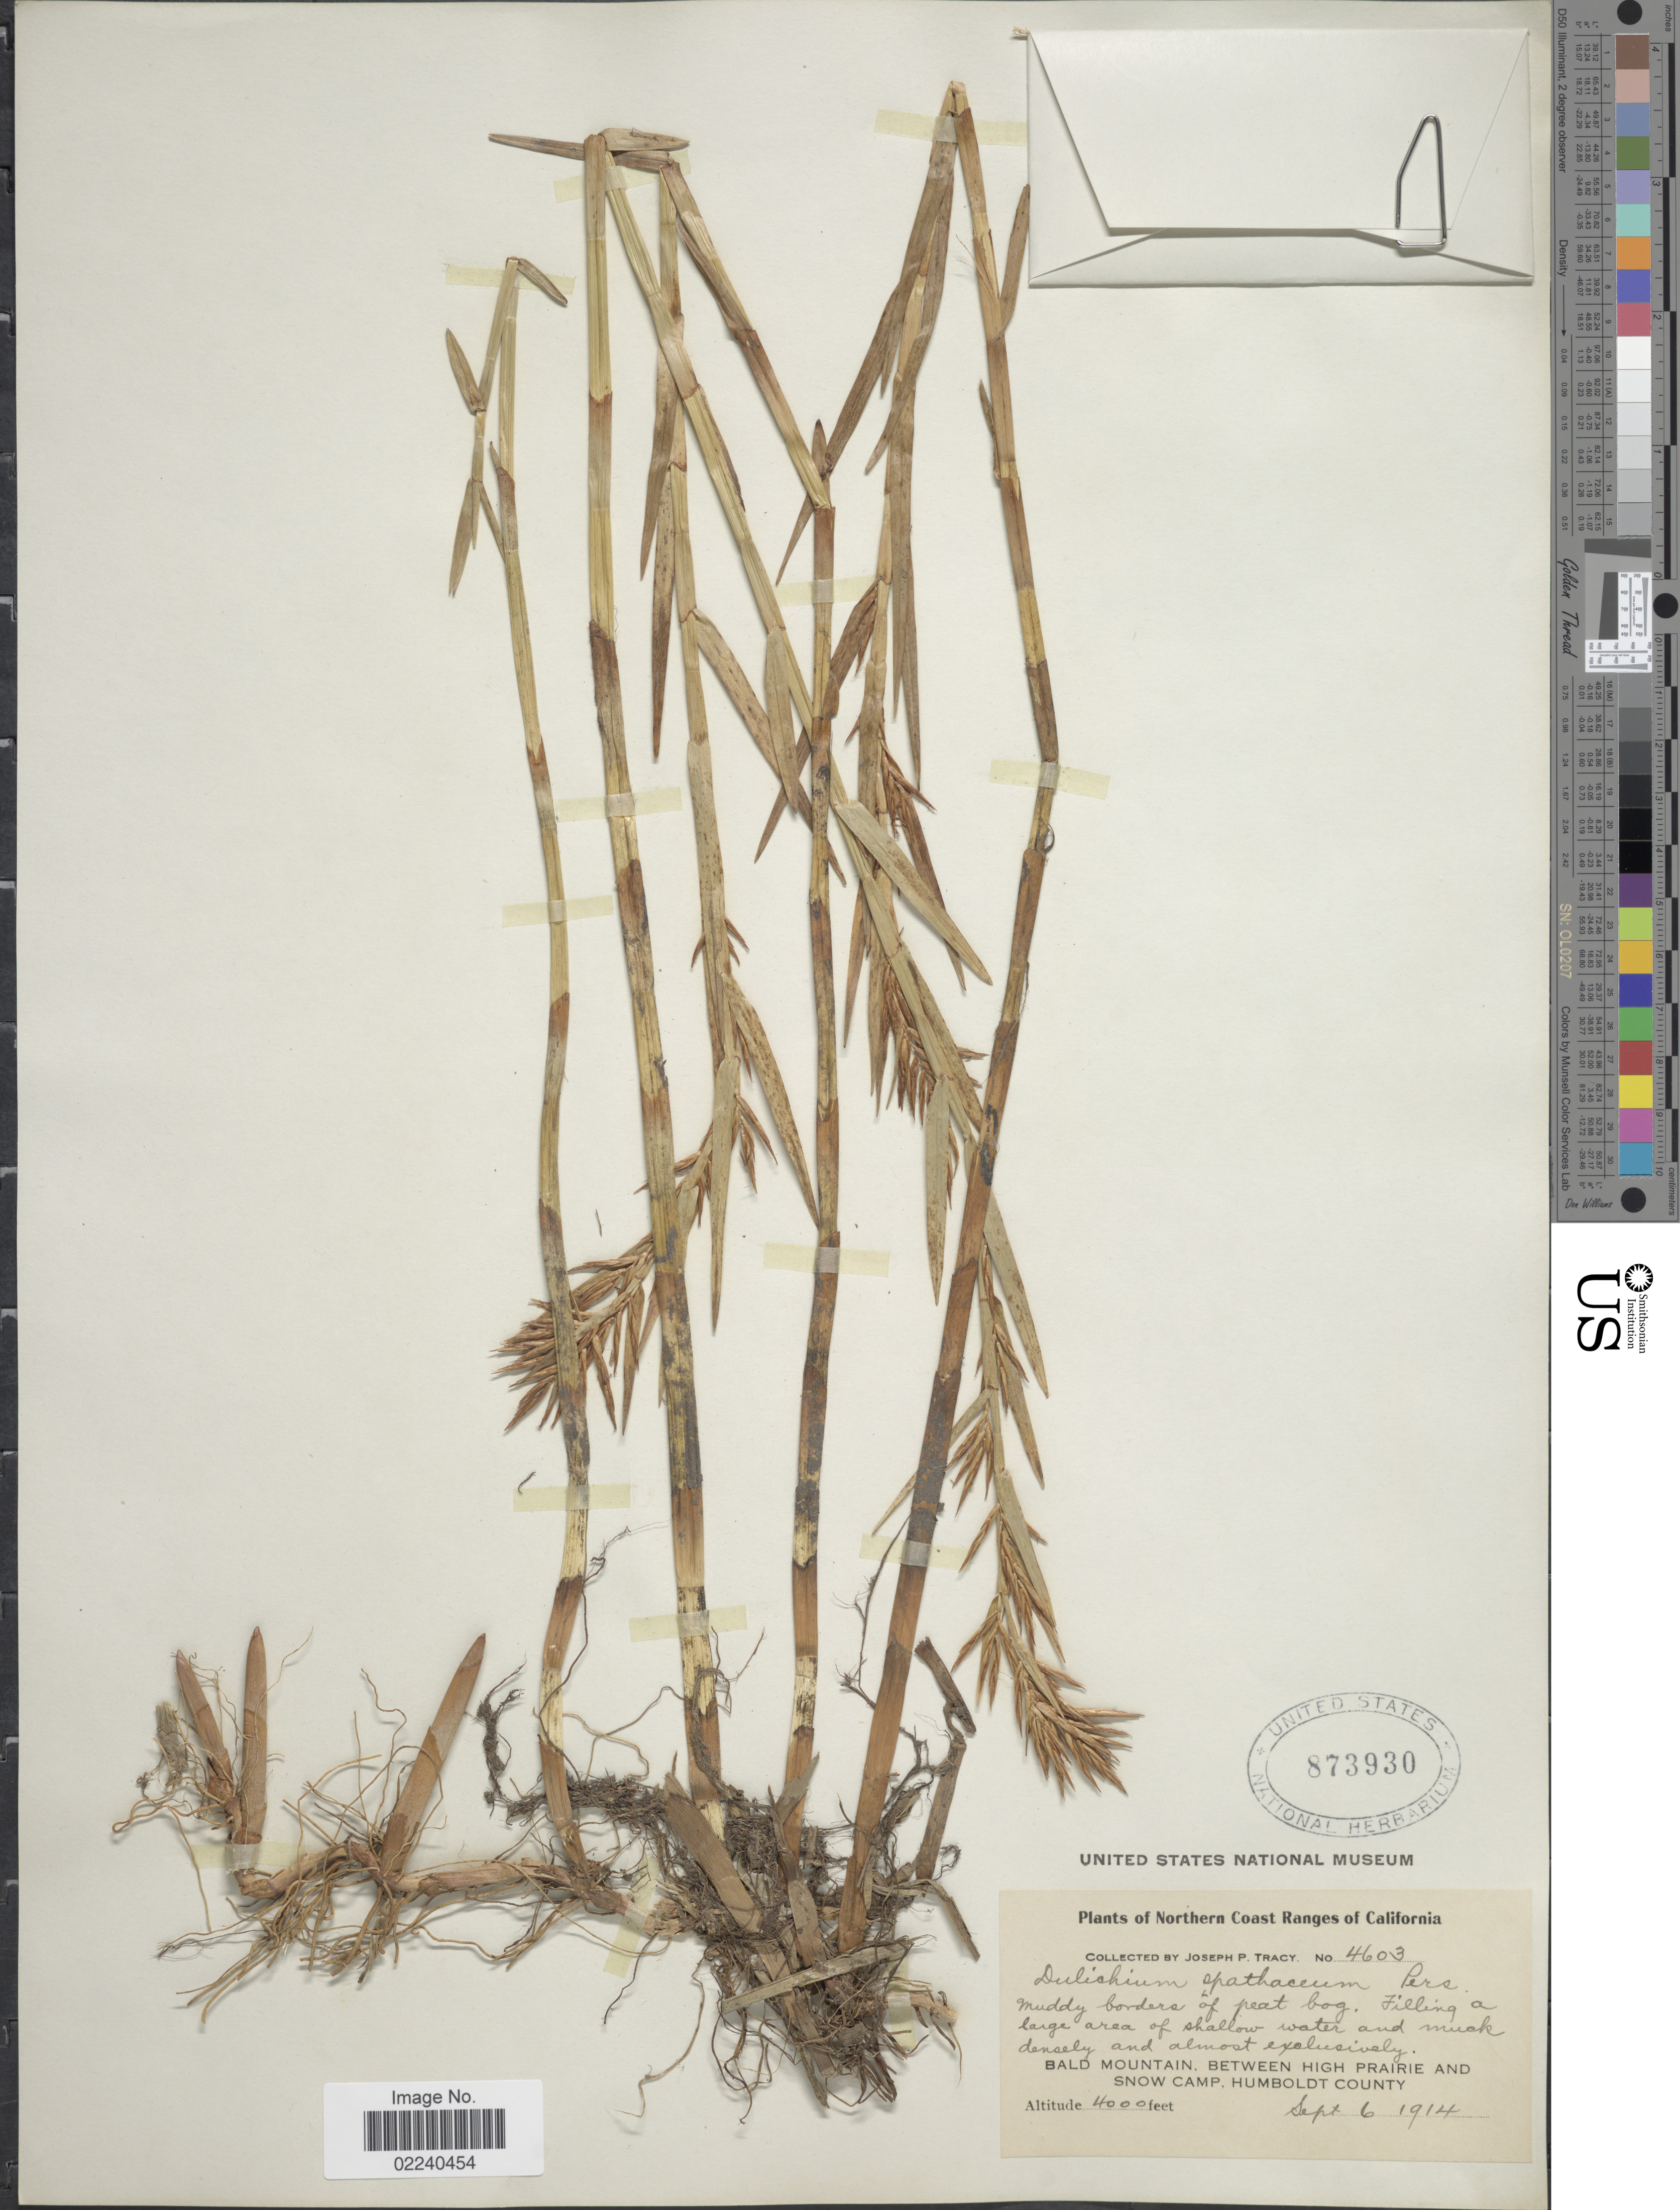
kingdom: Plantae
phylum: Tracheophyta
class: Liliopsida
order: Poales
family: Cyperaceae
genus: Dulichium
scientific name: Dulichium arundinaceum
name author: (L.) Britton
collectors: J. Tracy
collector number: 4603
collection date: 1914-09-06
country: United States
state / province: California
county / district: Humboldt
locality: Northern Coast Ranges of California, Bald Mountain, between High prairie and Snow Camp, Humboldt County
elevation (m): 1219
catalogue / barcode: US 873930